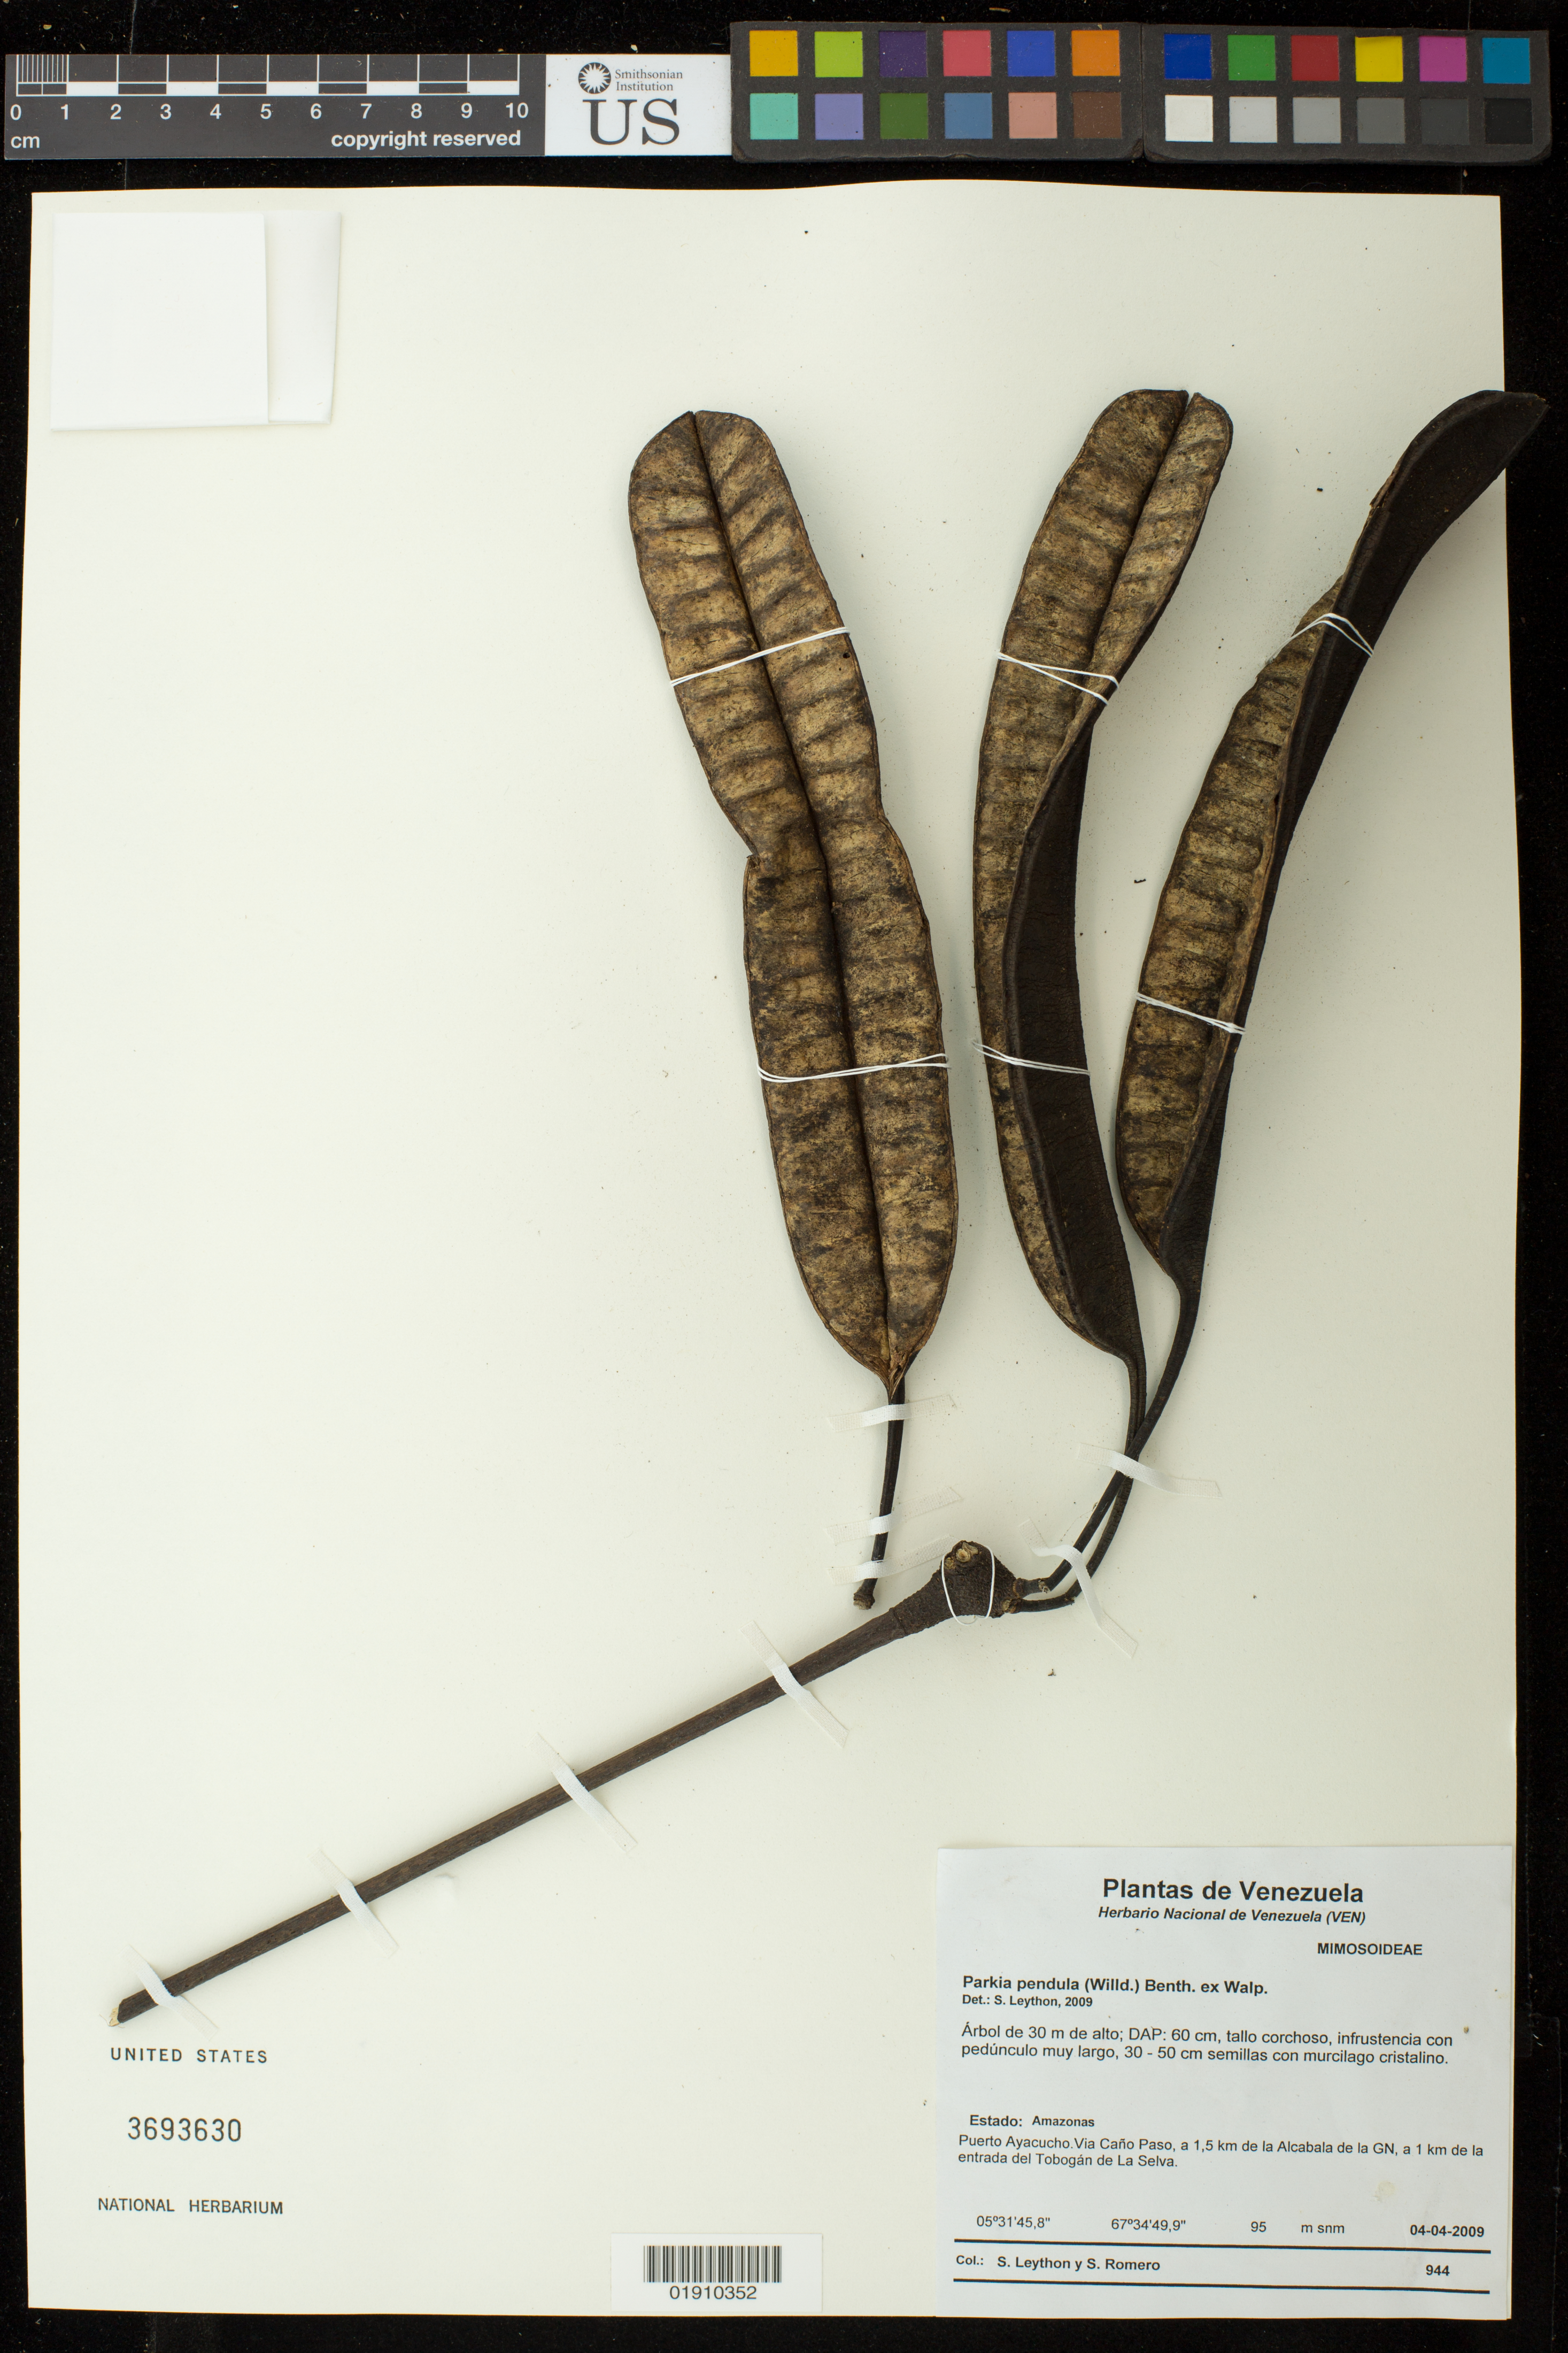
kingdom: Plantae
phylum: Tracheophyta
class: Magnoliopsida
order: Fabales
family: Fabaceae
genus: Parkia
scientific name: Parkia pendula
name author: Benth.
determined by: Leython, S.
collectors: S. Leython & S. Romero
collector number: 944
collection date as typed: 04-04-2009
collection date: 2009-04-04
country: Venezuela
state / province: Amazonas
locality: Puerto Ayacucho. Via Cano Paso, a 1,5 km de la Alcabala de la GN, a 1 km de la entrada del Tobogan de La Selva.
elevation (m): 95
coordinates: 5 31 45.8, 67 34 49.9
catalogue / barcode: US 3693630